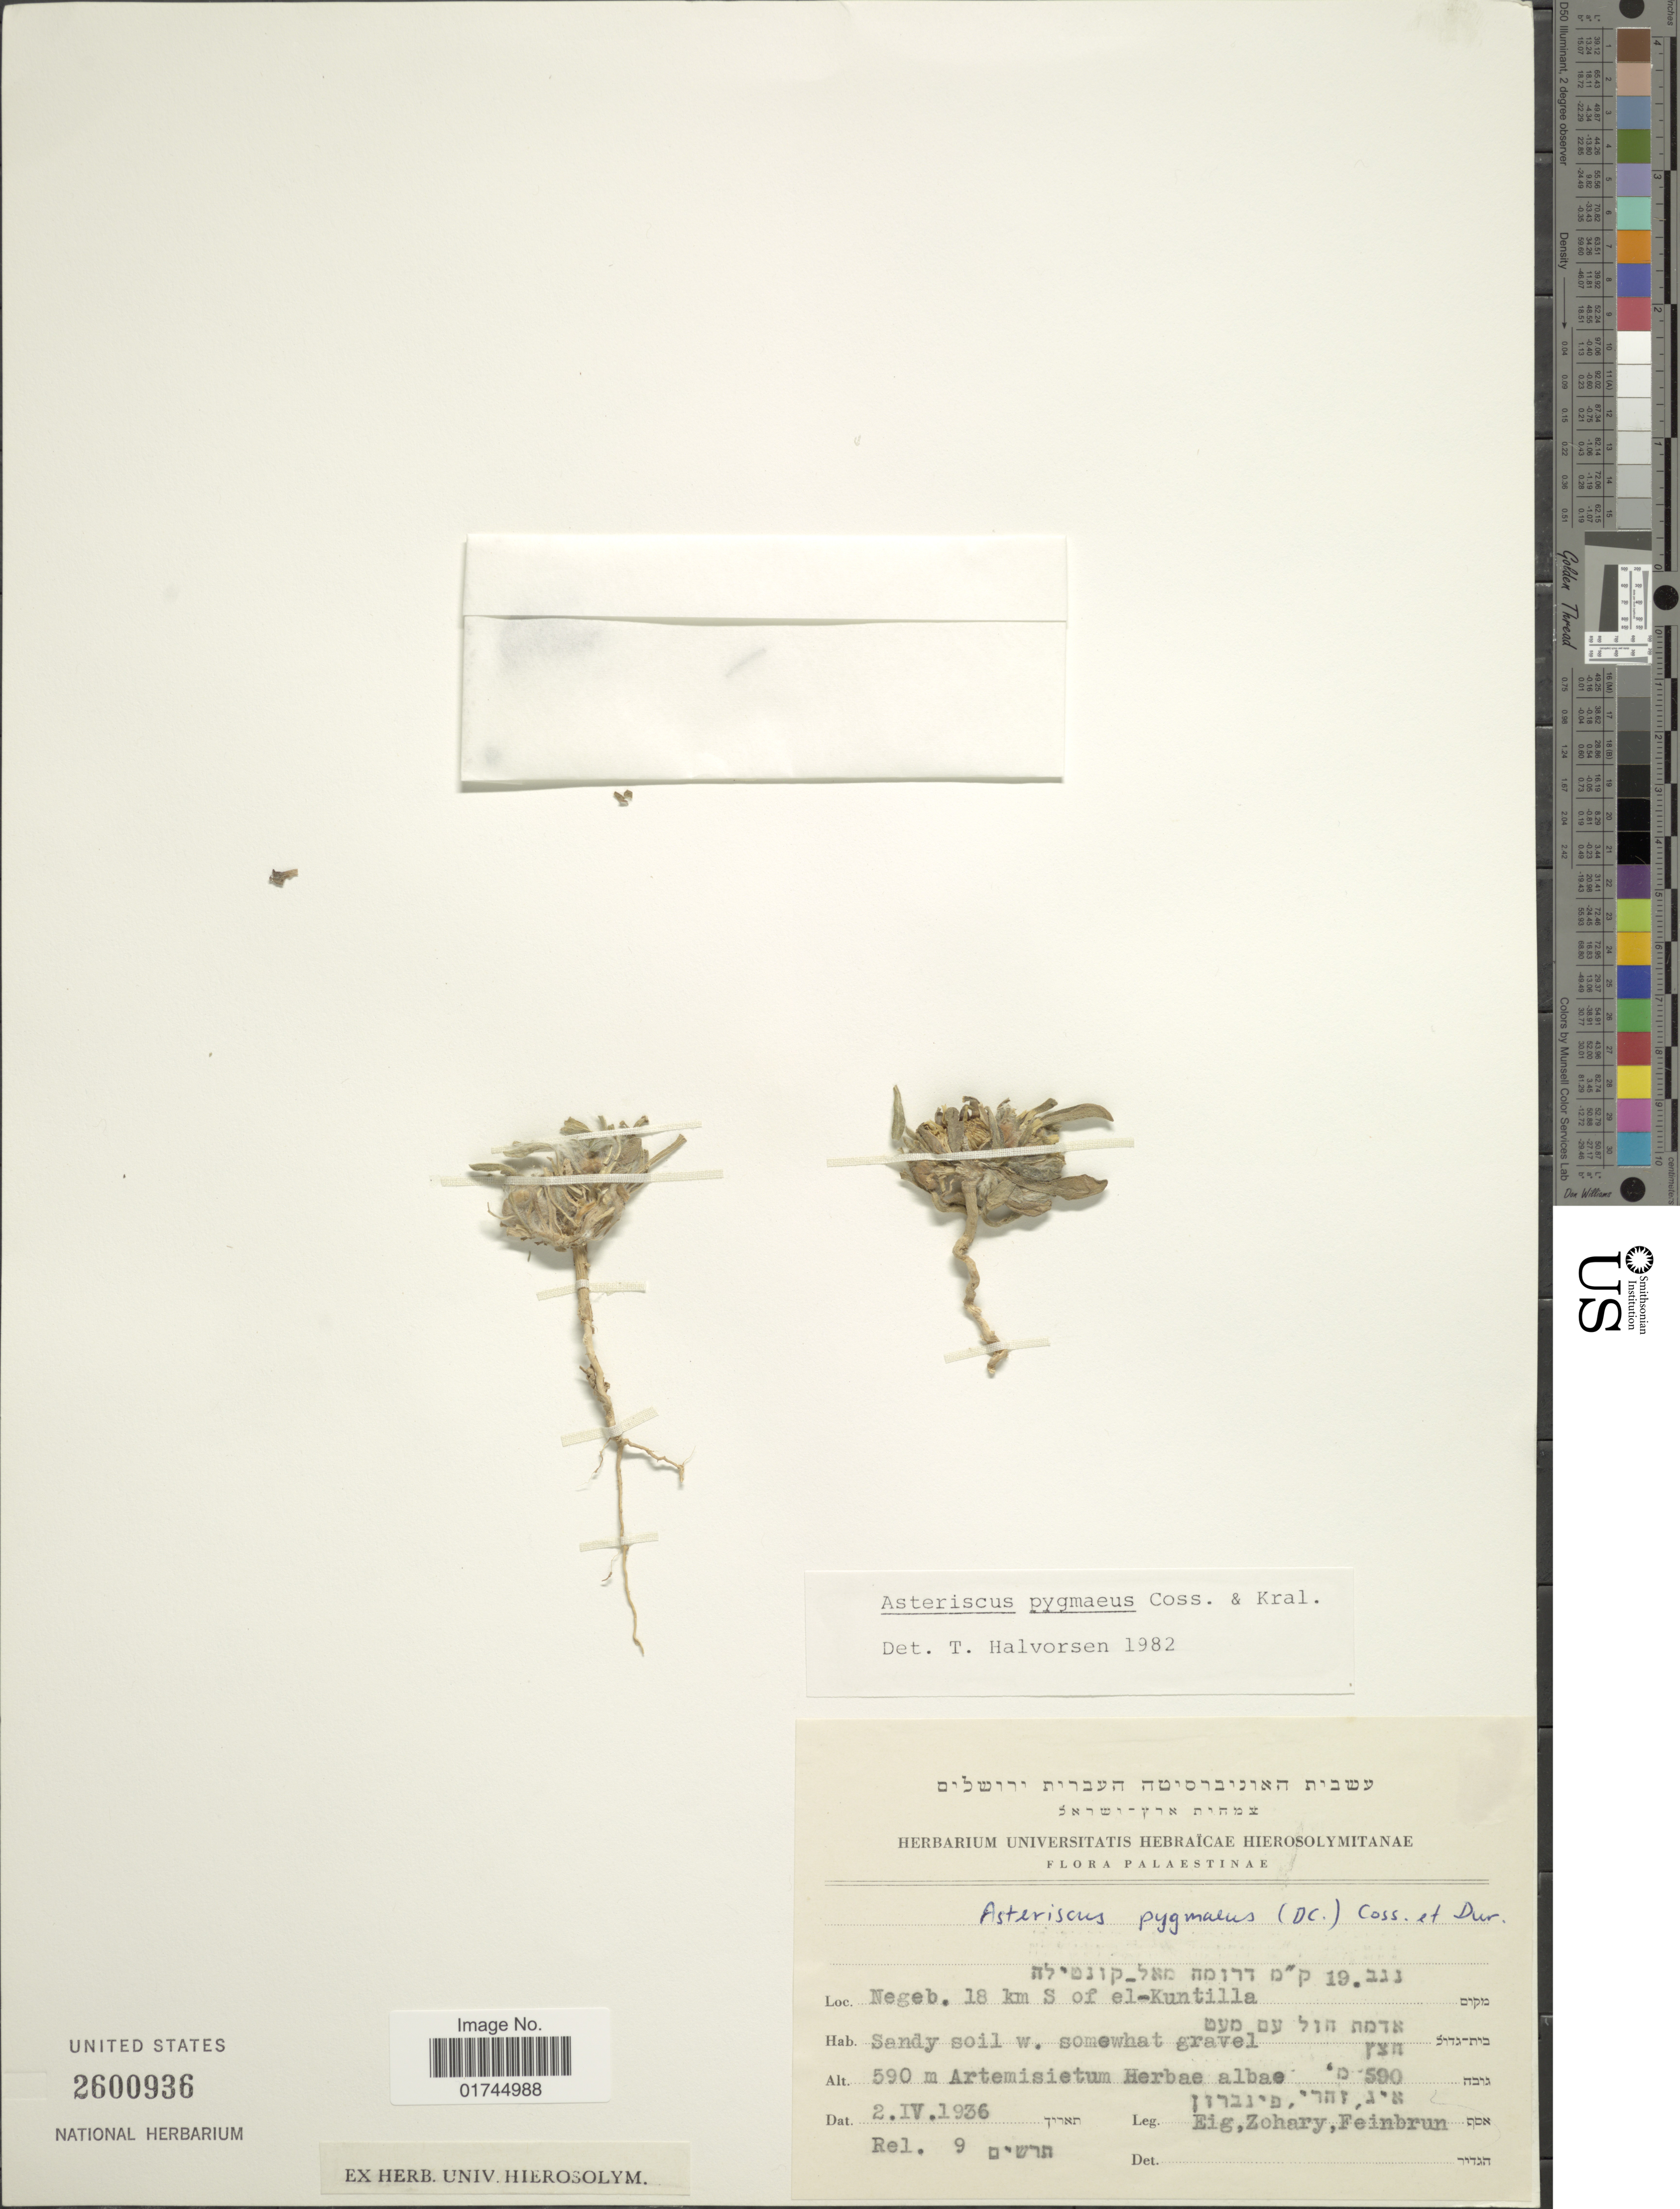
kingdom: Plantae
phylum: Tracheophyta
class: Magnoliopsida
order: Asterales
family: Asteraceae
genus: Asteriscus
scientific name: Asteriscus pygmaeus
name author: (DC.) Coss. & Durieu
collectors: A. Eig, Zohary & N. Feinbrun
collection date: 1936-04-02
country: Israel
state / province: Southern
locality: Negeb. 18 km S of el-Kuntilla.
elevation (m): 590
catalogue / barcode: US 2600936